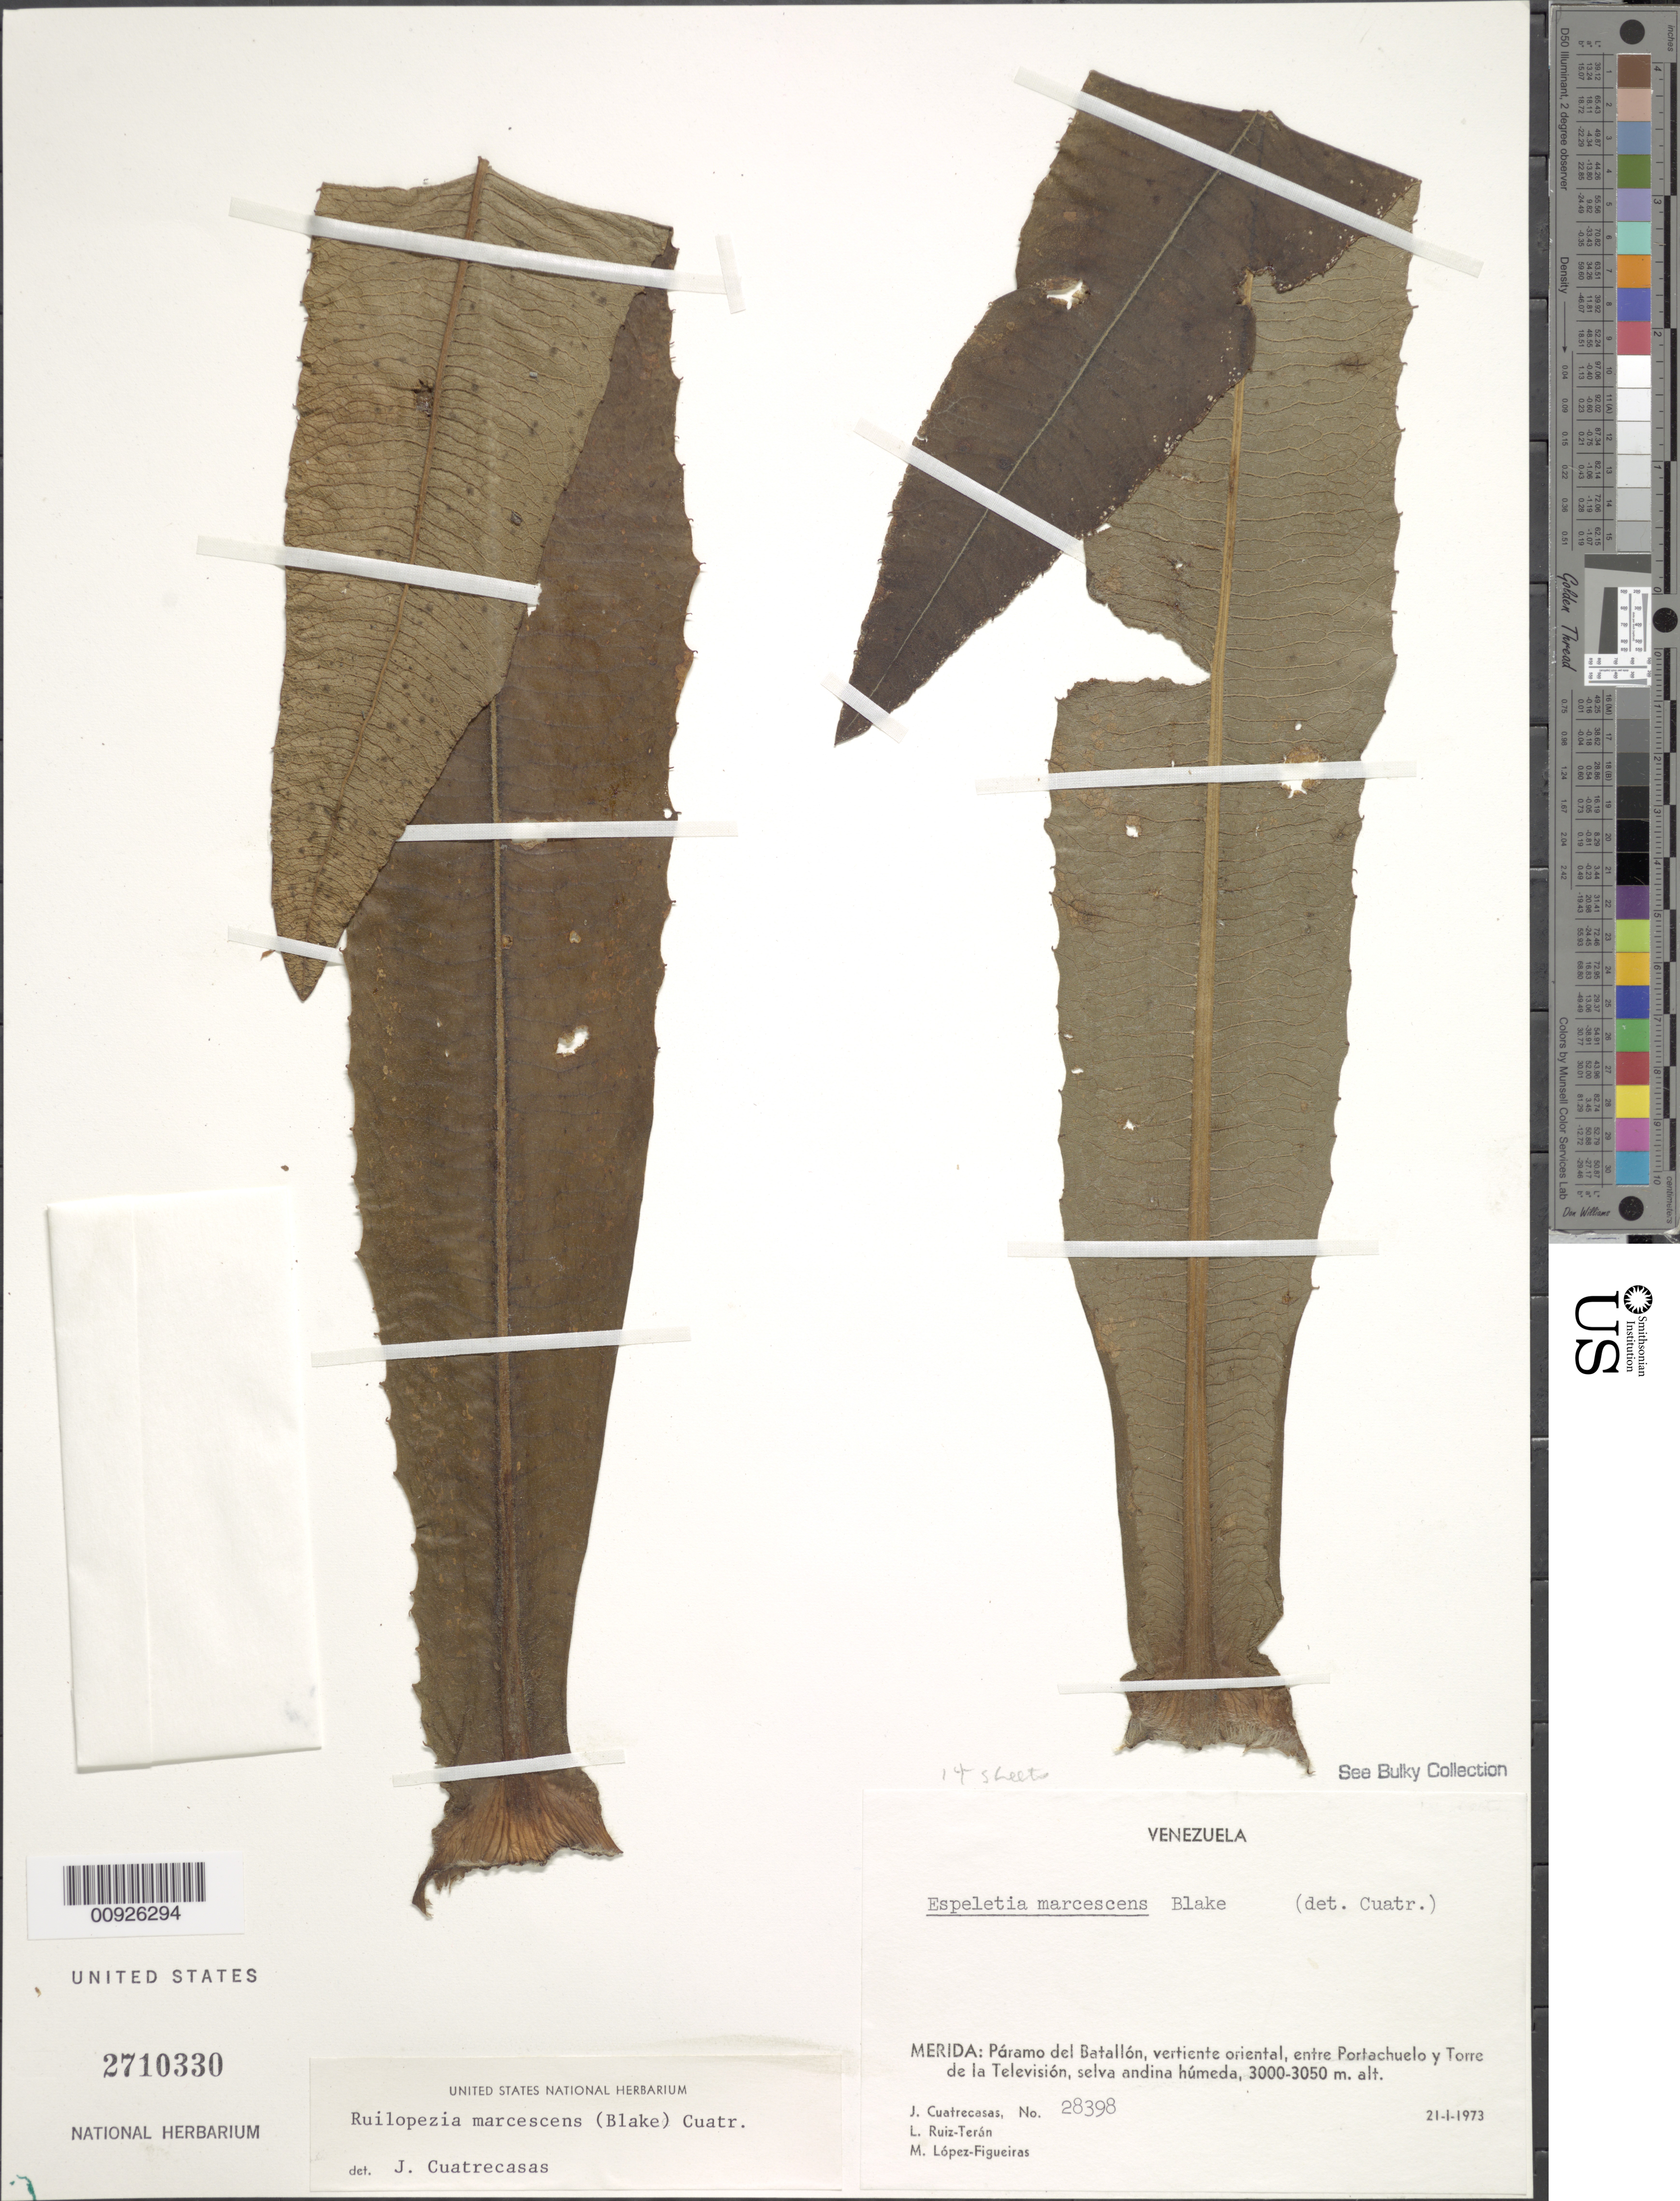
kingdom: Plantae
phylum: Tracheophyta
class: Magnoliopsida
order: Asterales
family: Asteraceae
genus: Ruilopezia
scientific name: Ruilopezia marcescens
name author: (S.F. Blake) Cuatrec.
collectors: J. Cuatrecasas, L. E. Ruíz-Terán & M. López Figueiras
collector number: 28398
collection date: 1973-01-21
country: Venezuela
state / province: Mérida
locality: Paramo del Batallón. Vertiente oriental, entre Portachuelo y Torre de la Televisión.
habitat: Selva andina húmeda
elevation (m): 3000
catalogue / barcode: US 2710330